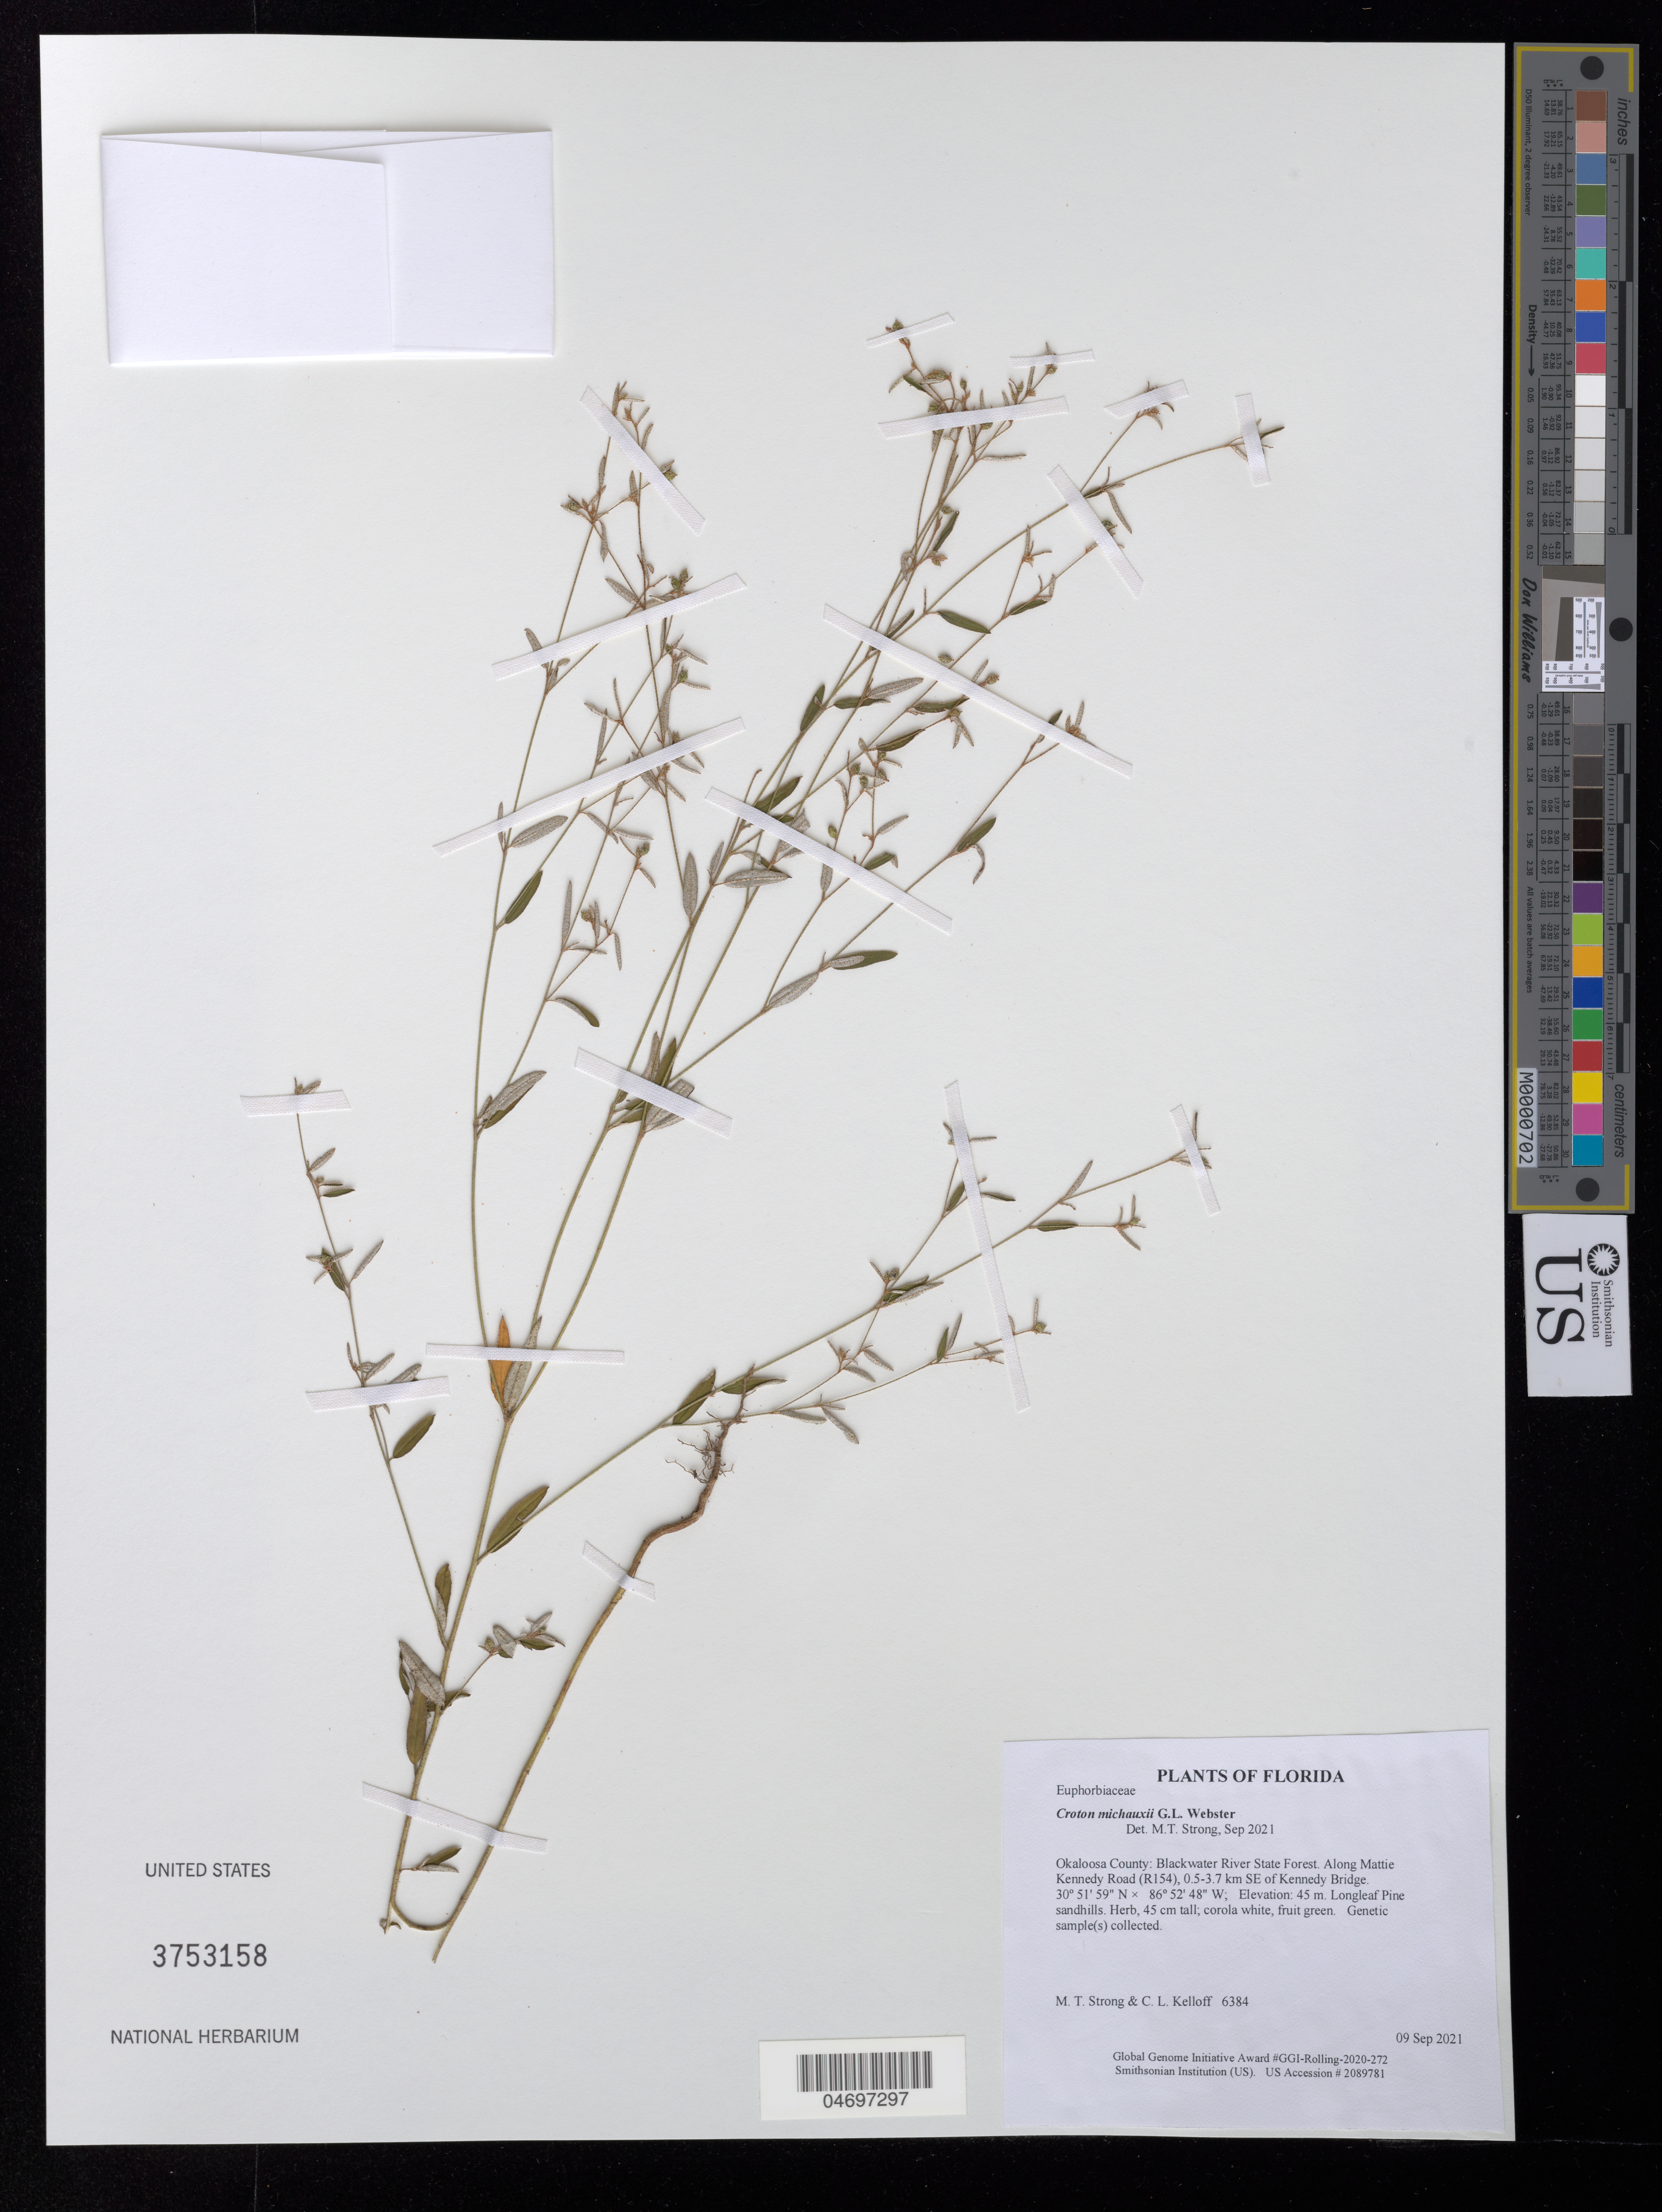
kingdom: Plantae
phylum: Tracheophyta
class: Magnoliopsida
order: Malpighiales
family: Euphorbiaceae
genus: Croton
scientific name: Croton michauxii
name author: G.L. Webster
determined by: Strong, Mark T.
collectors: M. T. Strong & C. L. Kelloff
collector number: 6384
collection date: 2021-09-09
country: United States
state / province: Florida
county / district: Okaloosa County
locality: Blackwater River State Forest. Along Mattie Kennedy Road (R154), 0.5-3.7 km SE of Kennedy Bridge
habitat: Longleaf Pine sandhills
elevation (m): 45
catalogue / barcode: US 3753158